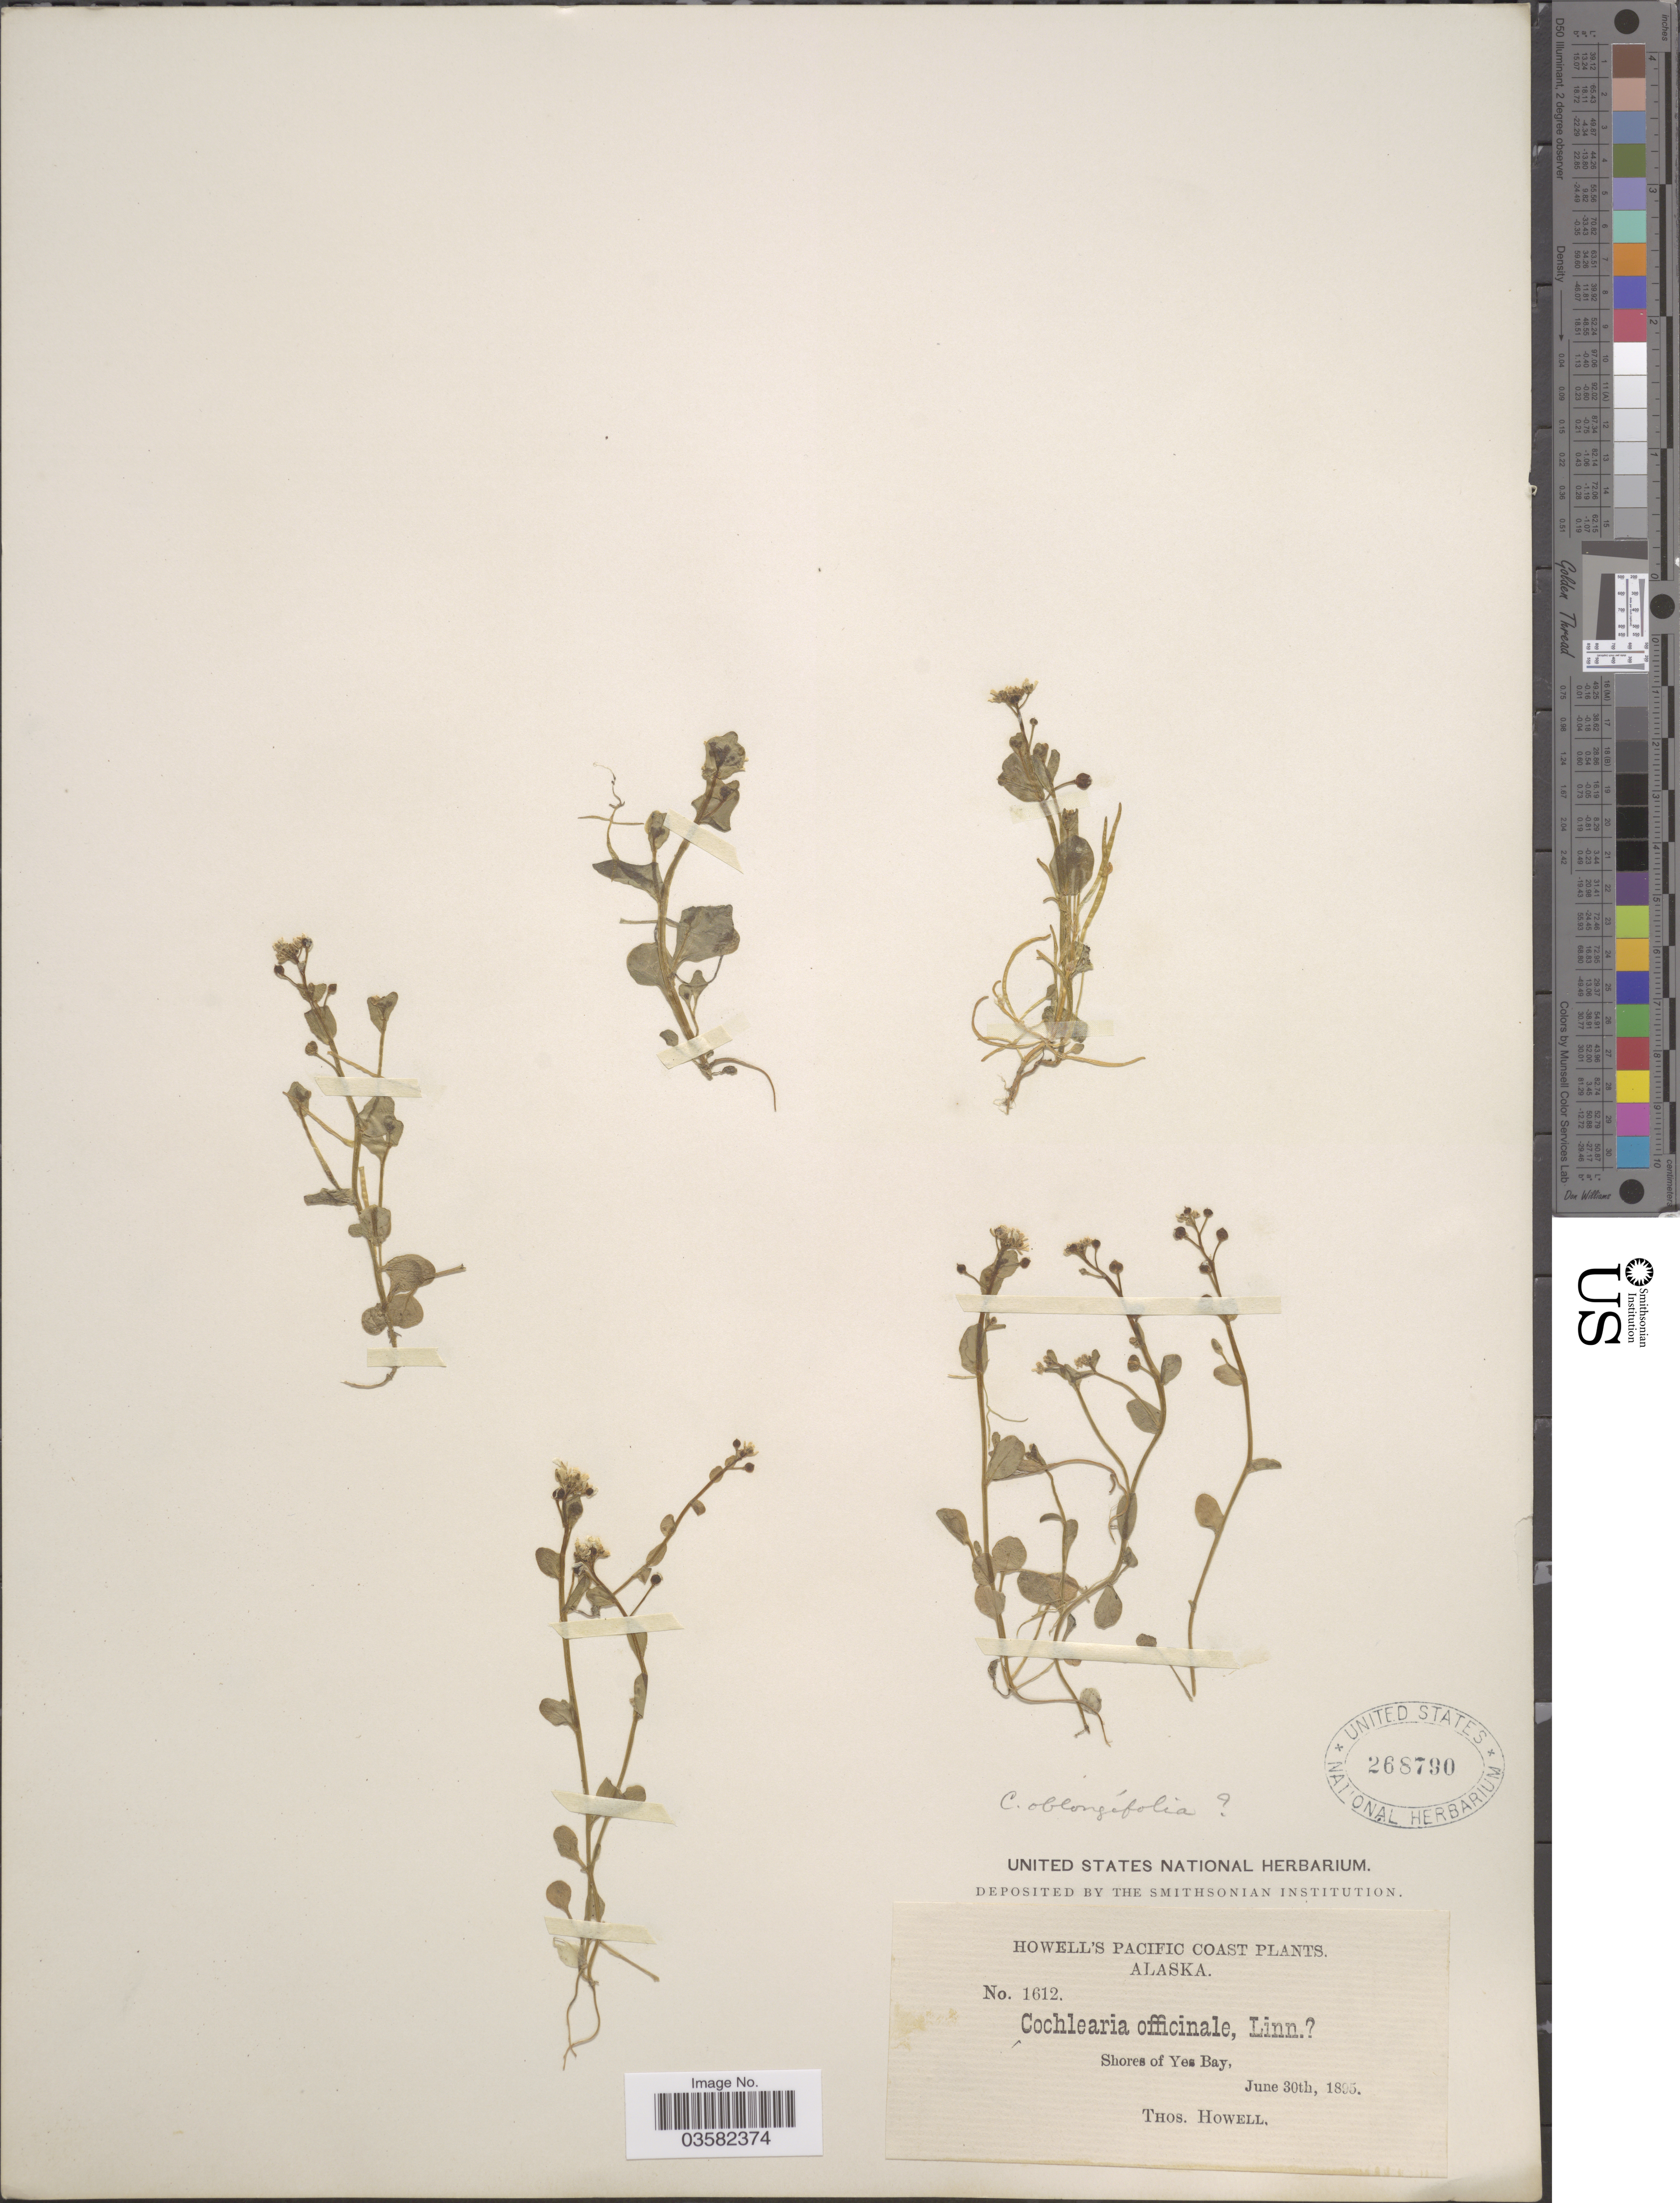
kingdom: Plantae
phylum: Tracheophyta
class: Magnoliopsida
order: Brassicales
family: Brassicaceae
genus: Cochlearia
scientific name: Cochlearia oblongifolia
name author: DC.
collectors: T. Howell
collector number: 1612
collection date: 1895-06-30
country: United States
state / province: Alaska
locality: Pacific Coast. Shores of Yes Bay.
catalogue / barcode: US 268790